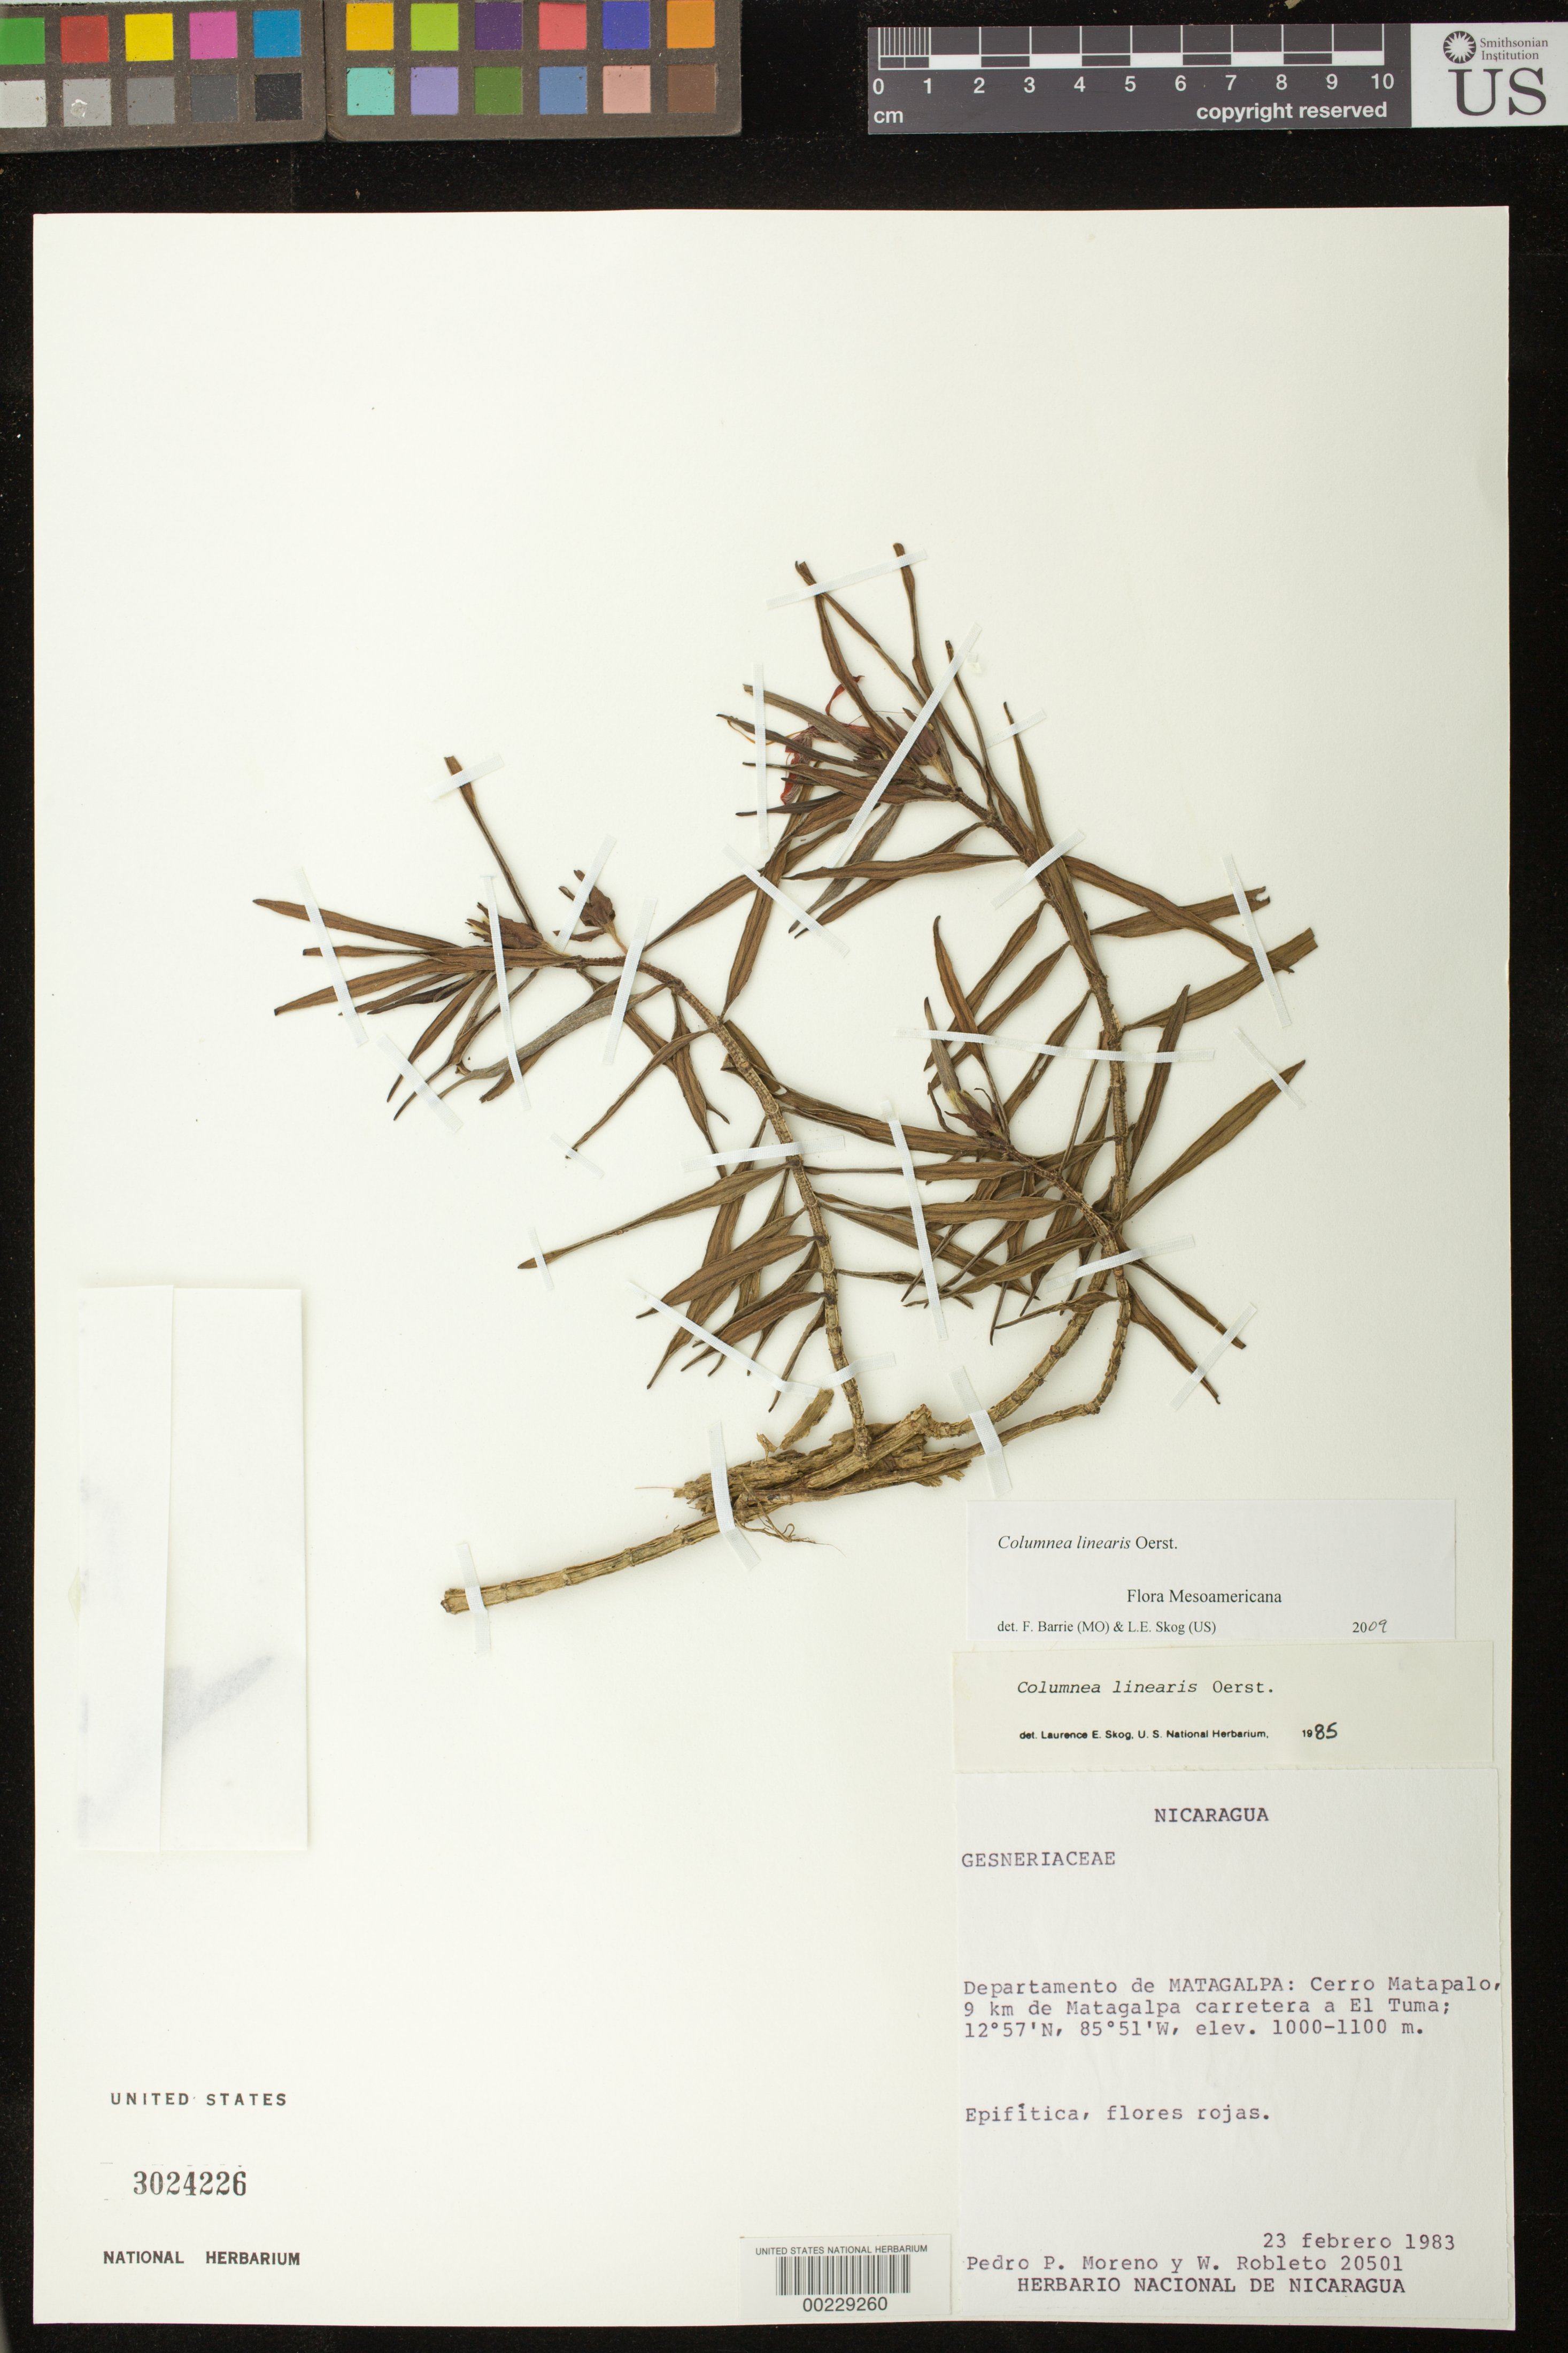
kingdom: Plantae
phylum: Tracheophyta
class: Magnoliopsida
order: Lamiales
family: Gesneriaceae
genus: Columnea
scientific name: Columnea linearis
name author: Oerst.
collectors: P. Moreno & W. Robleto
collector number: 20501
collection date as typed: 23 Feb 1983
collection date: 1983-02-23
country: Nicaragua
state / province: Matagalpa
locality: Cerro Matapalo, 9 km from Matagalpa highway to El Tuma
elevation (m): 1000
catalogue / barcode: US 3024226